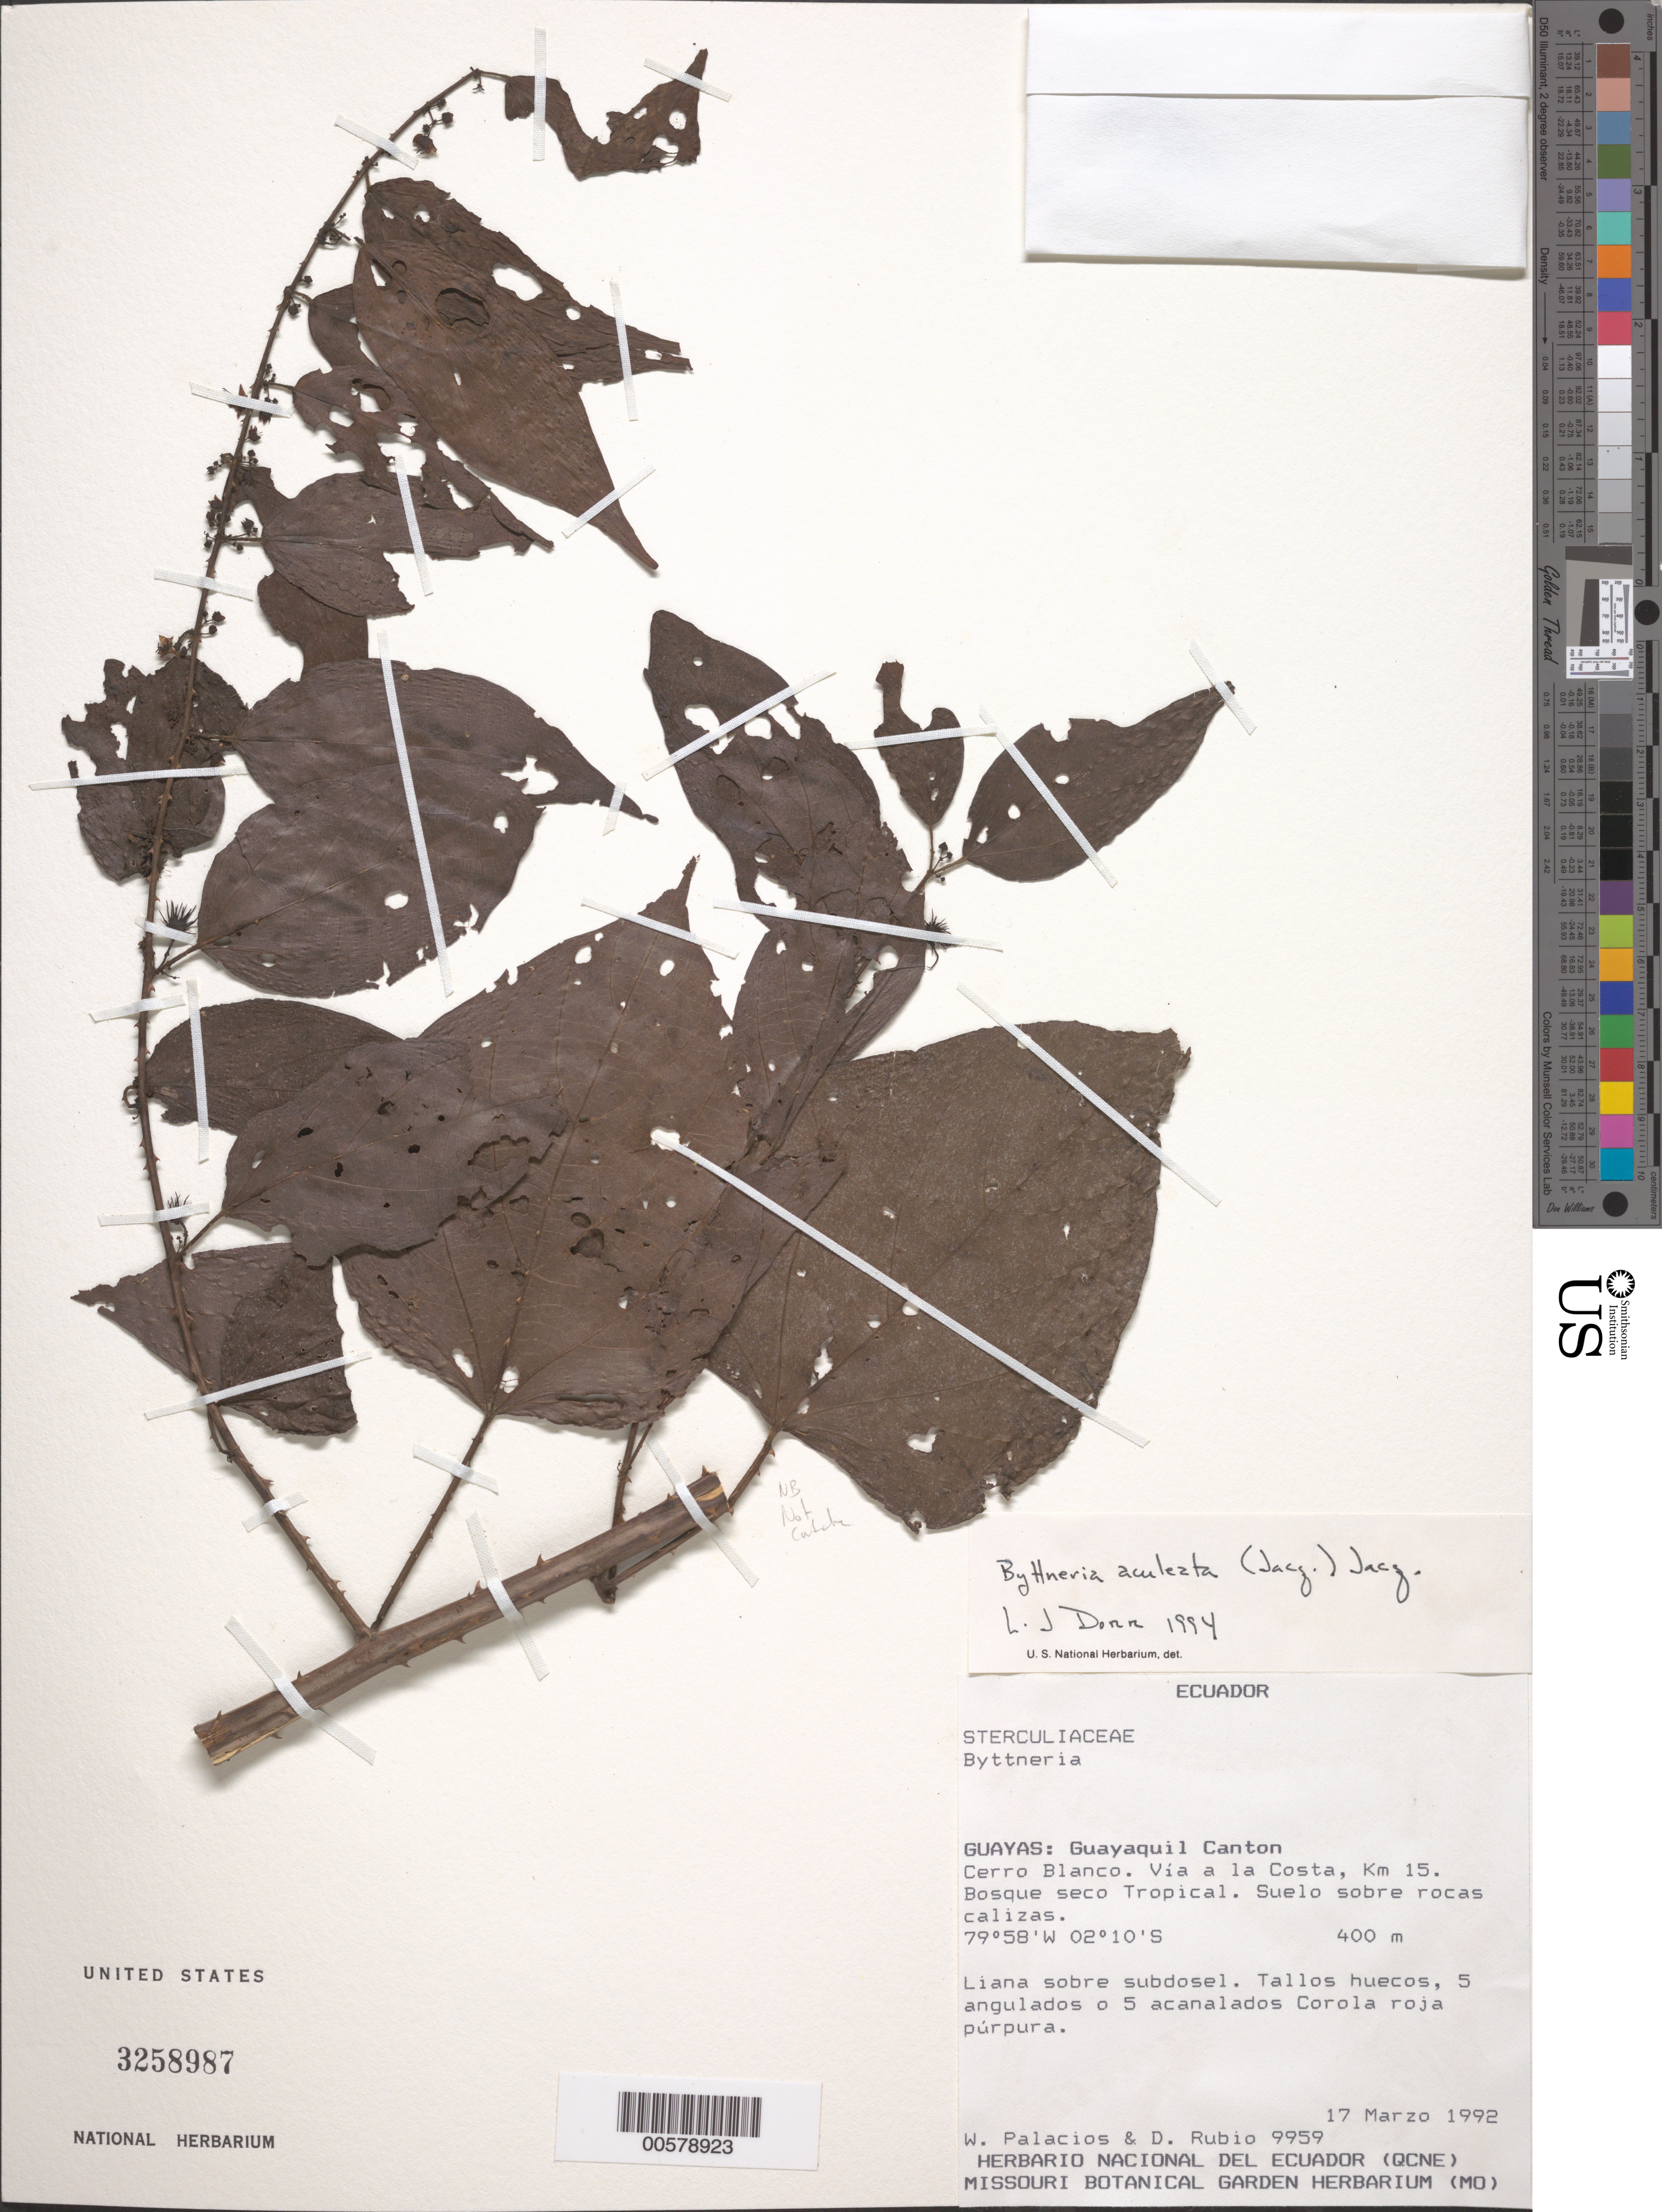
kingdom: Plantae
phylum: Tracheophyta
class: Magnoliopsida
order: Malvales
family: Malvaceae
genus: Byttneria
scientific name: Byttneria aculeata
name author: (Jacq.) Jacq.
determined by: Dorr, L. J., (BOT), Smithsonian Institution - National Museum of Natural History (UNITED STATES)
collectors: W. Palacios & D. Rubio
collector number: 9959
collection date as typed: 17 Mar 1992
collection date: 1992-03-17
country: Ecuador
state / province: Guayas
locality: Canton Cerro Blanco. vía a La Costa, km 15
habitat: Bosque seco tropical, suelo sobre rocas calizas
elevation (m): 400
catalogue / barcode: US 3258987